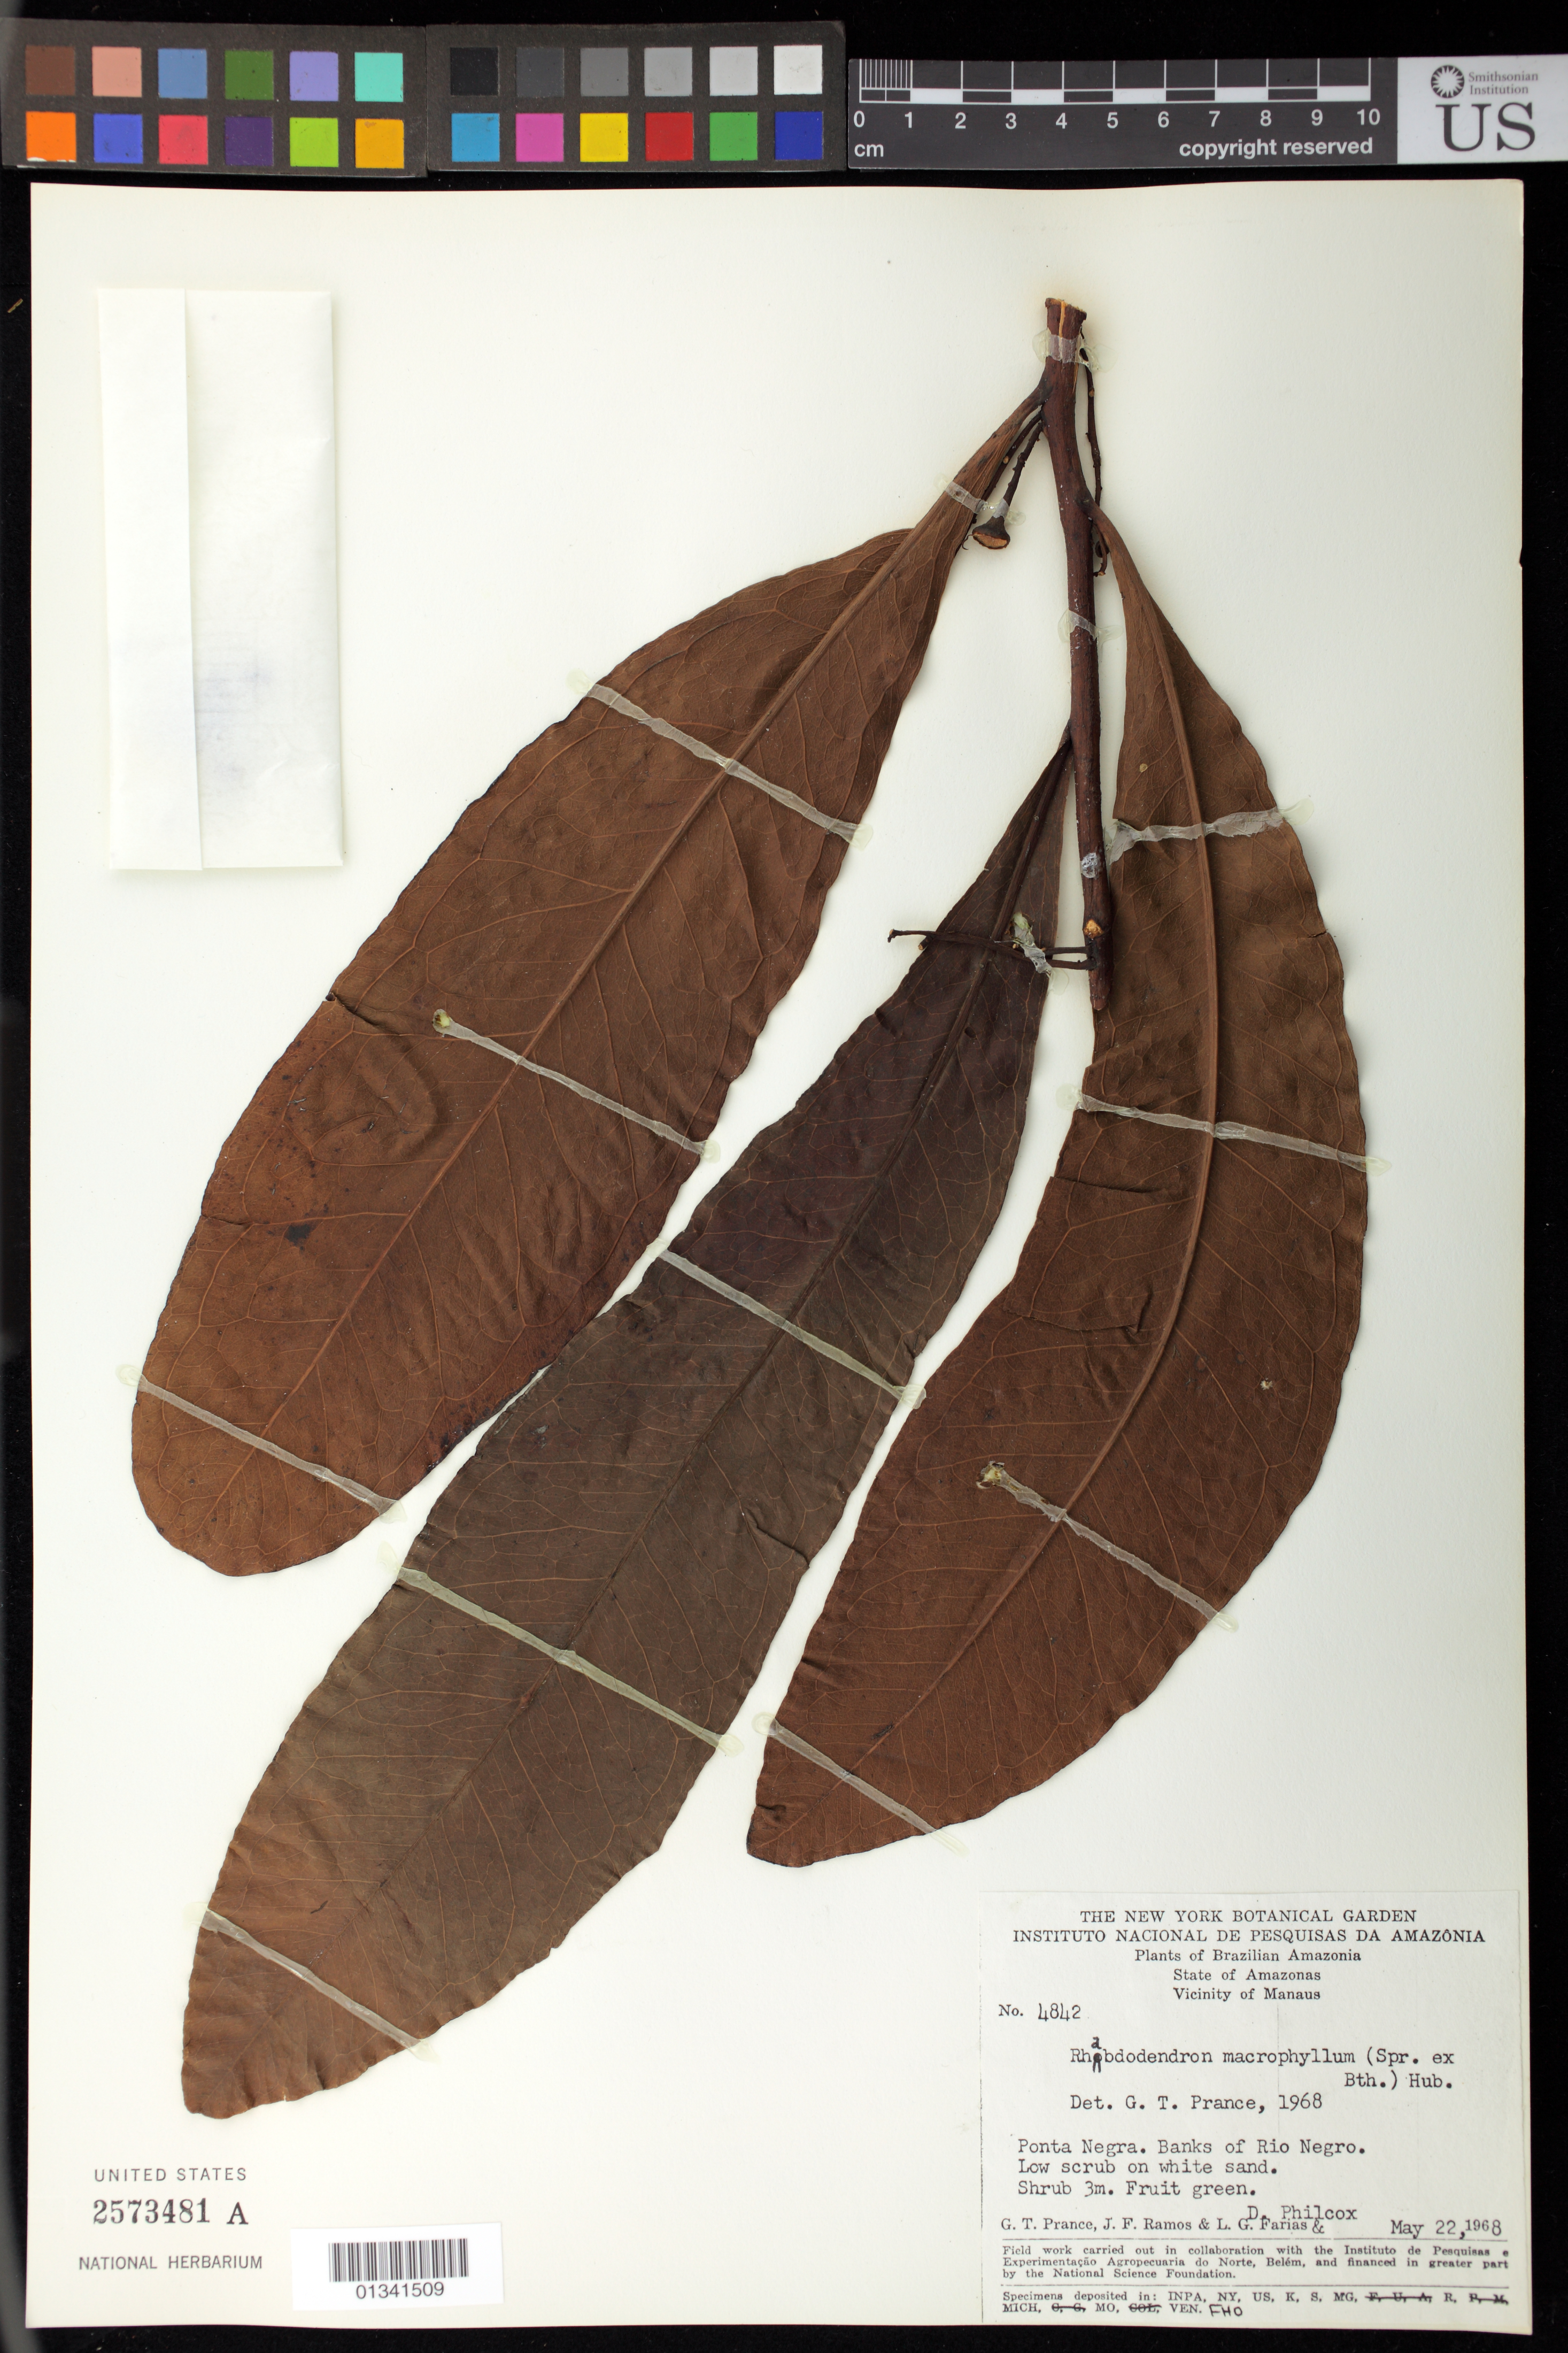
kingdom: Plantae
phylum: Tracheophyta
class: Magnoliopsida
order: Caryophyllales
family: Rhabdodendraceae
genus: Rhabdodendron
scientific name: Rhabdodendron macrophyllum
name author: (Spruce ex Benth.) Huber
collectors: G. T. Prance, J. F. Ramos, L. G. Farias & D. Philcox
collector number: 4842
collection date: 1968-05-22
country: Brazil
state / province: Amazonas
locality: Vicinity of Manaus. Ponta Negra. Banks of Rio Negro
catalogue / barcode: US 2573481